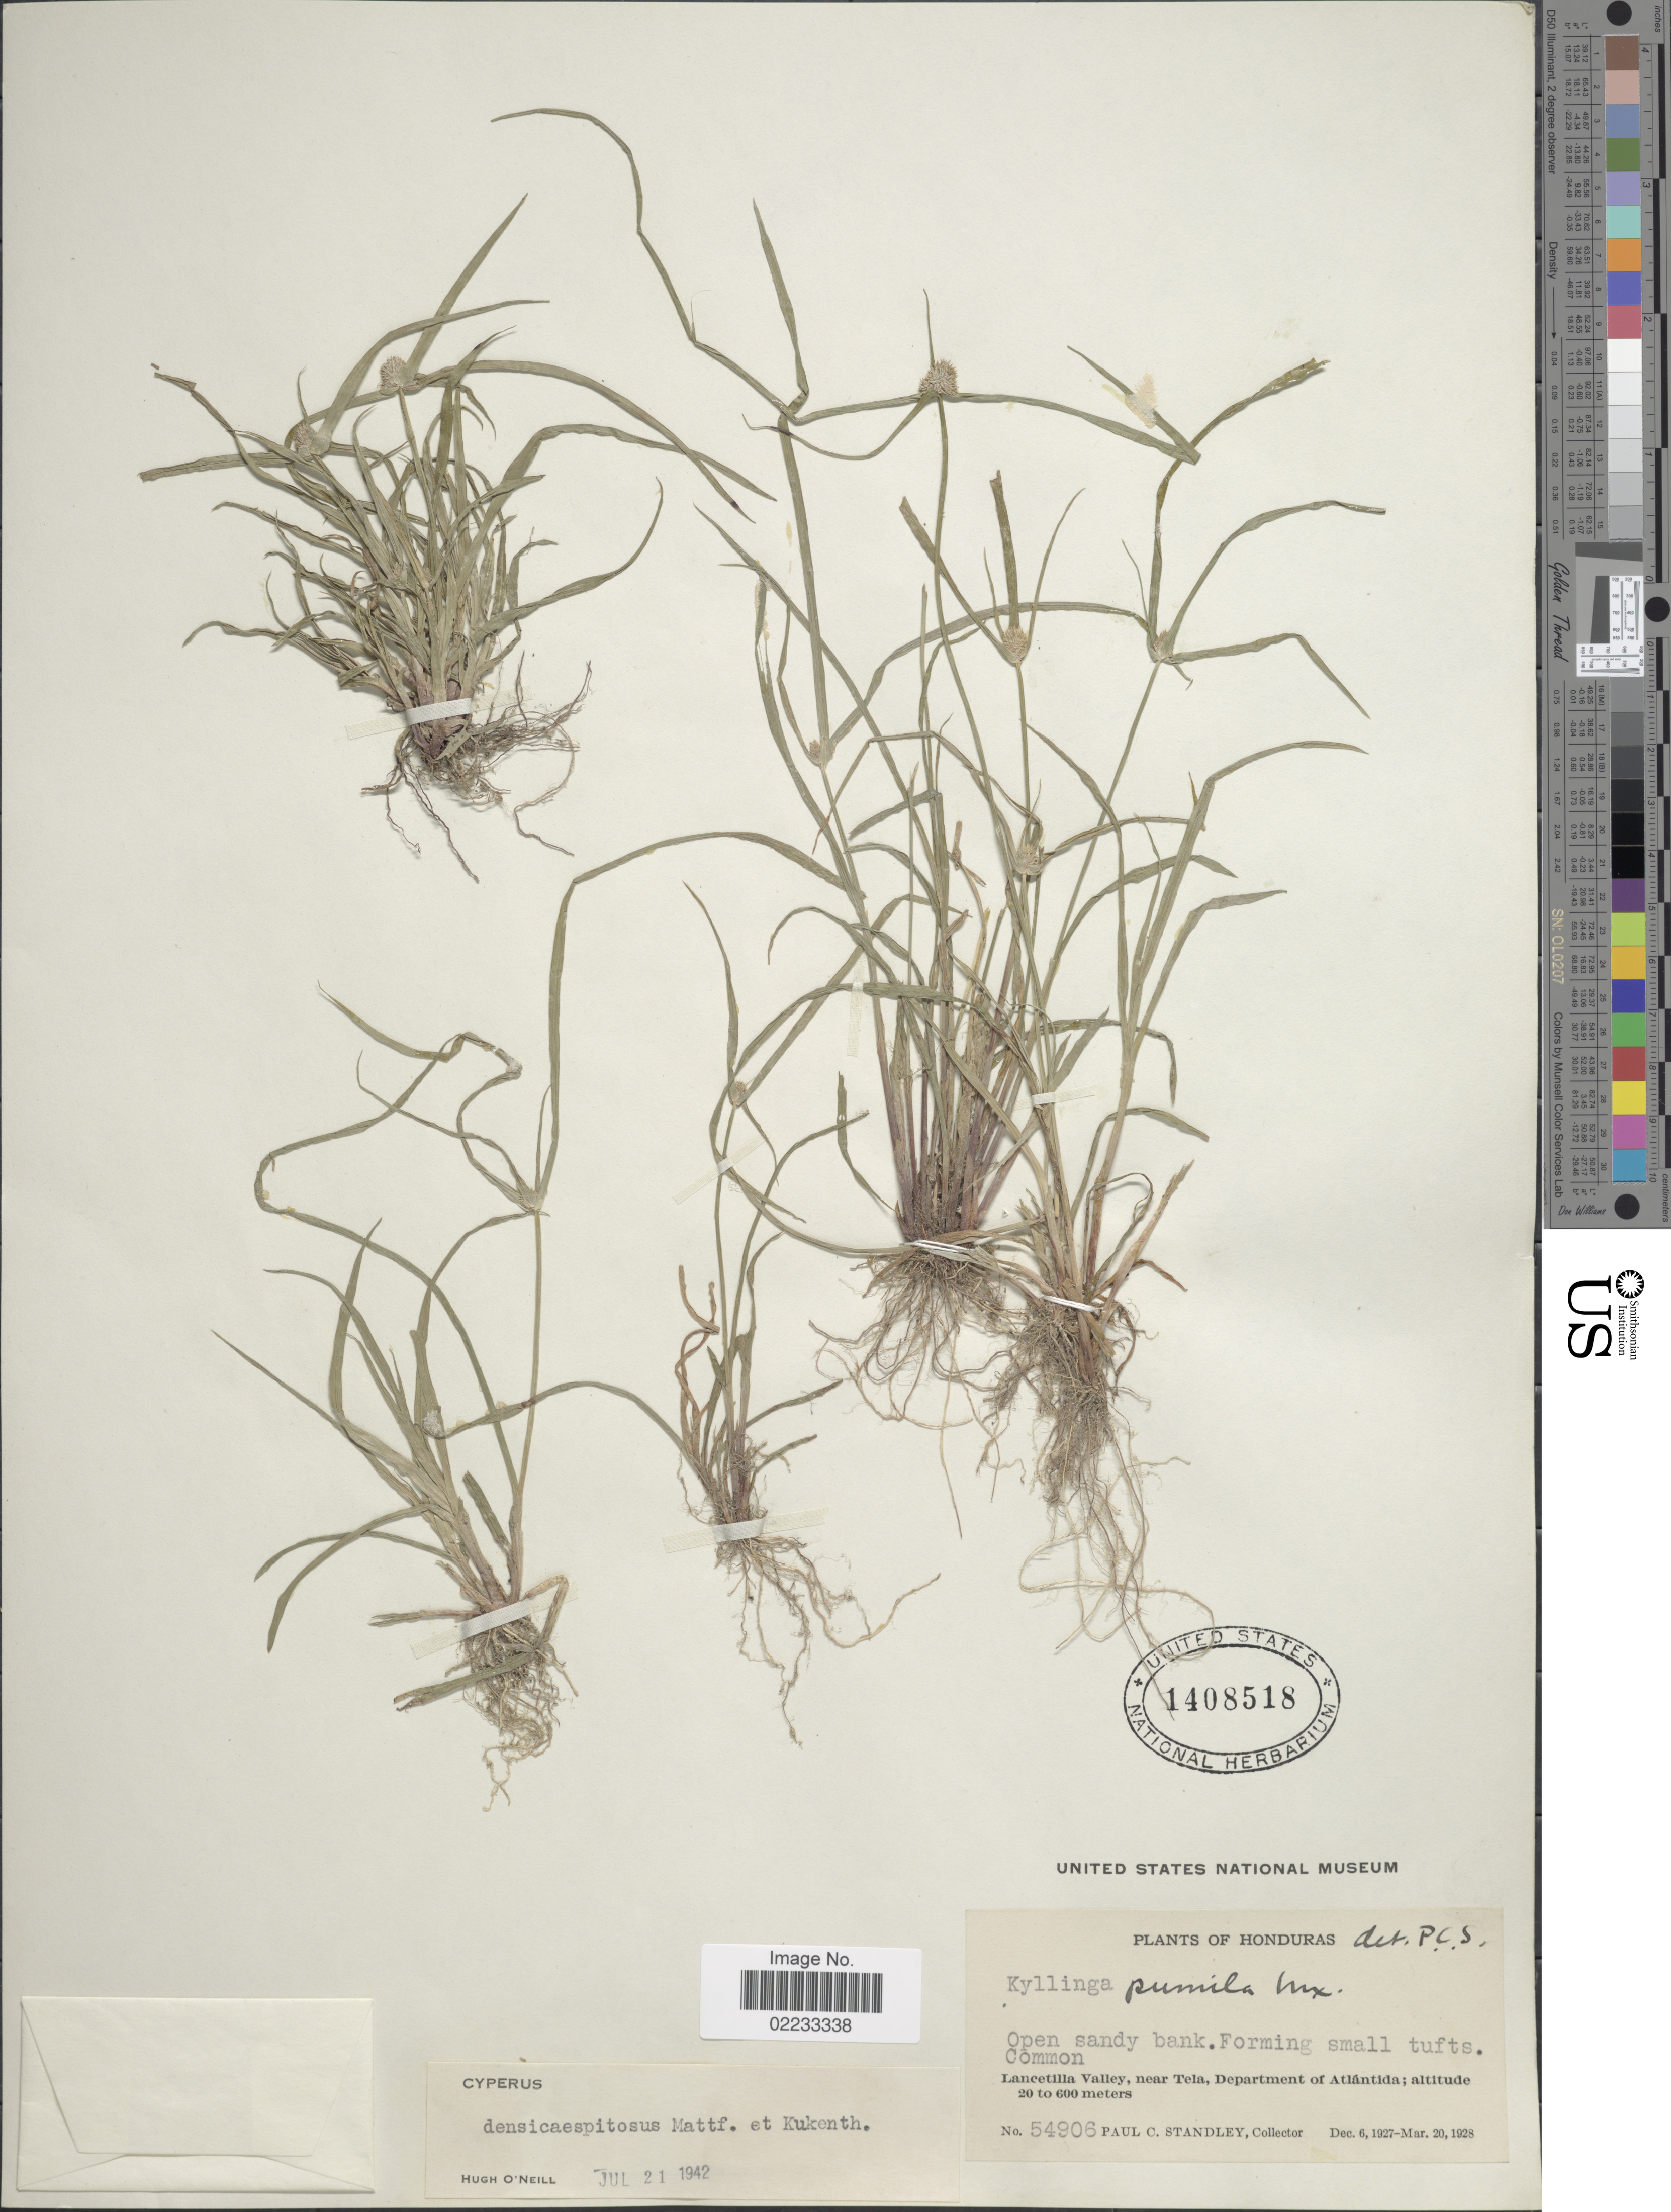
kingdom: Plantae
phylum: Tracheophyta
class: Liliopsida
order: Poales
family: Cyperaceae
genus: Cyperus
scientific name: Cyperus hortensis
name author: (Salzm. ex Steud.) Dorr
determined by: Strong, Mark T., (BOT), Smithsonian Institution - National Museum of Natural History (UNITED STATES)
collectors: P. C. Standley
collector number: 54906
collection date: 1927-12-06/1928-03-20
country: Honduras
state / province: Atlántida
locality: Open sandy bank, Lancetilla Valley, near Tela.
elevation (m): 20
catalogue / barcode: US 1408518